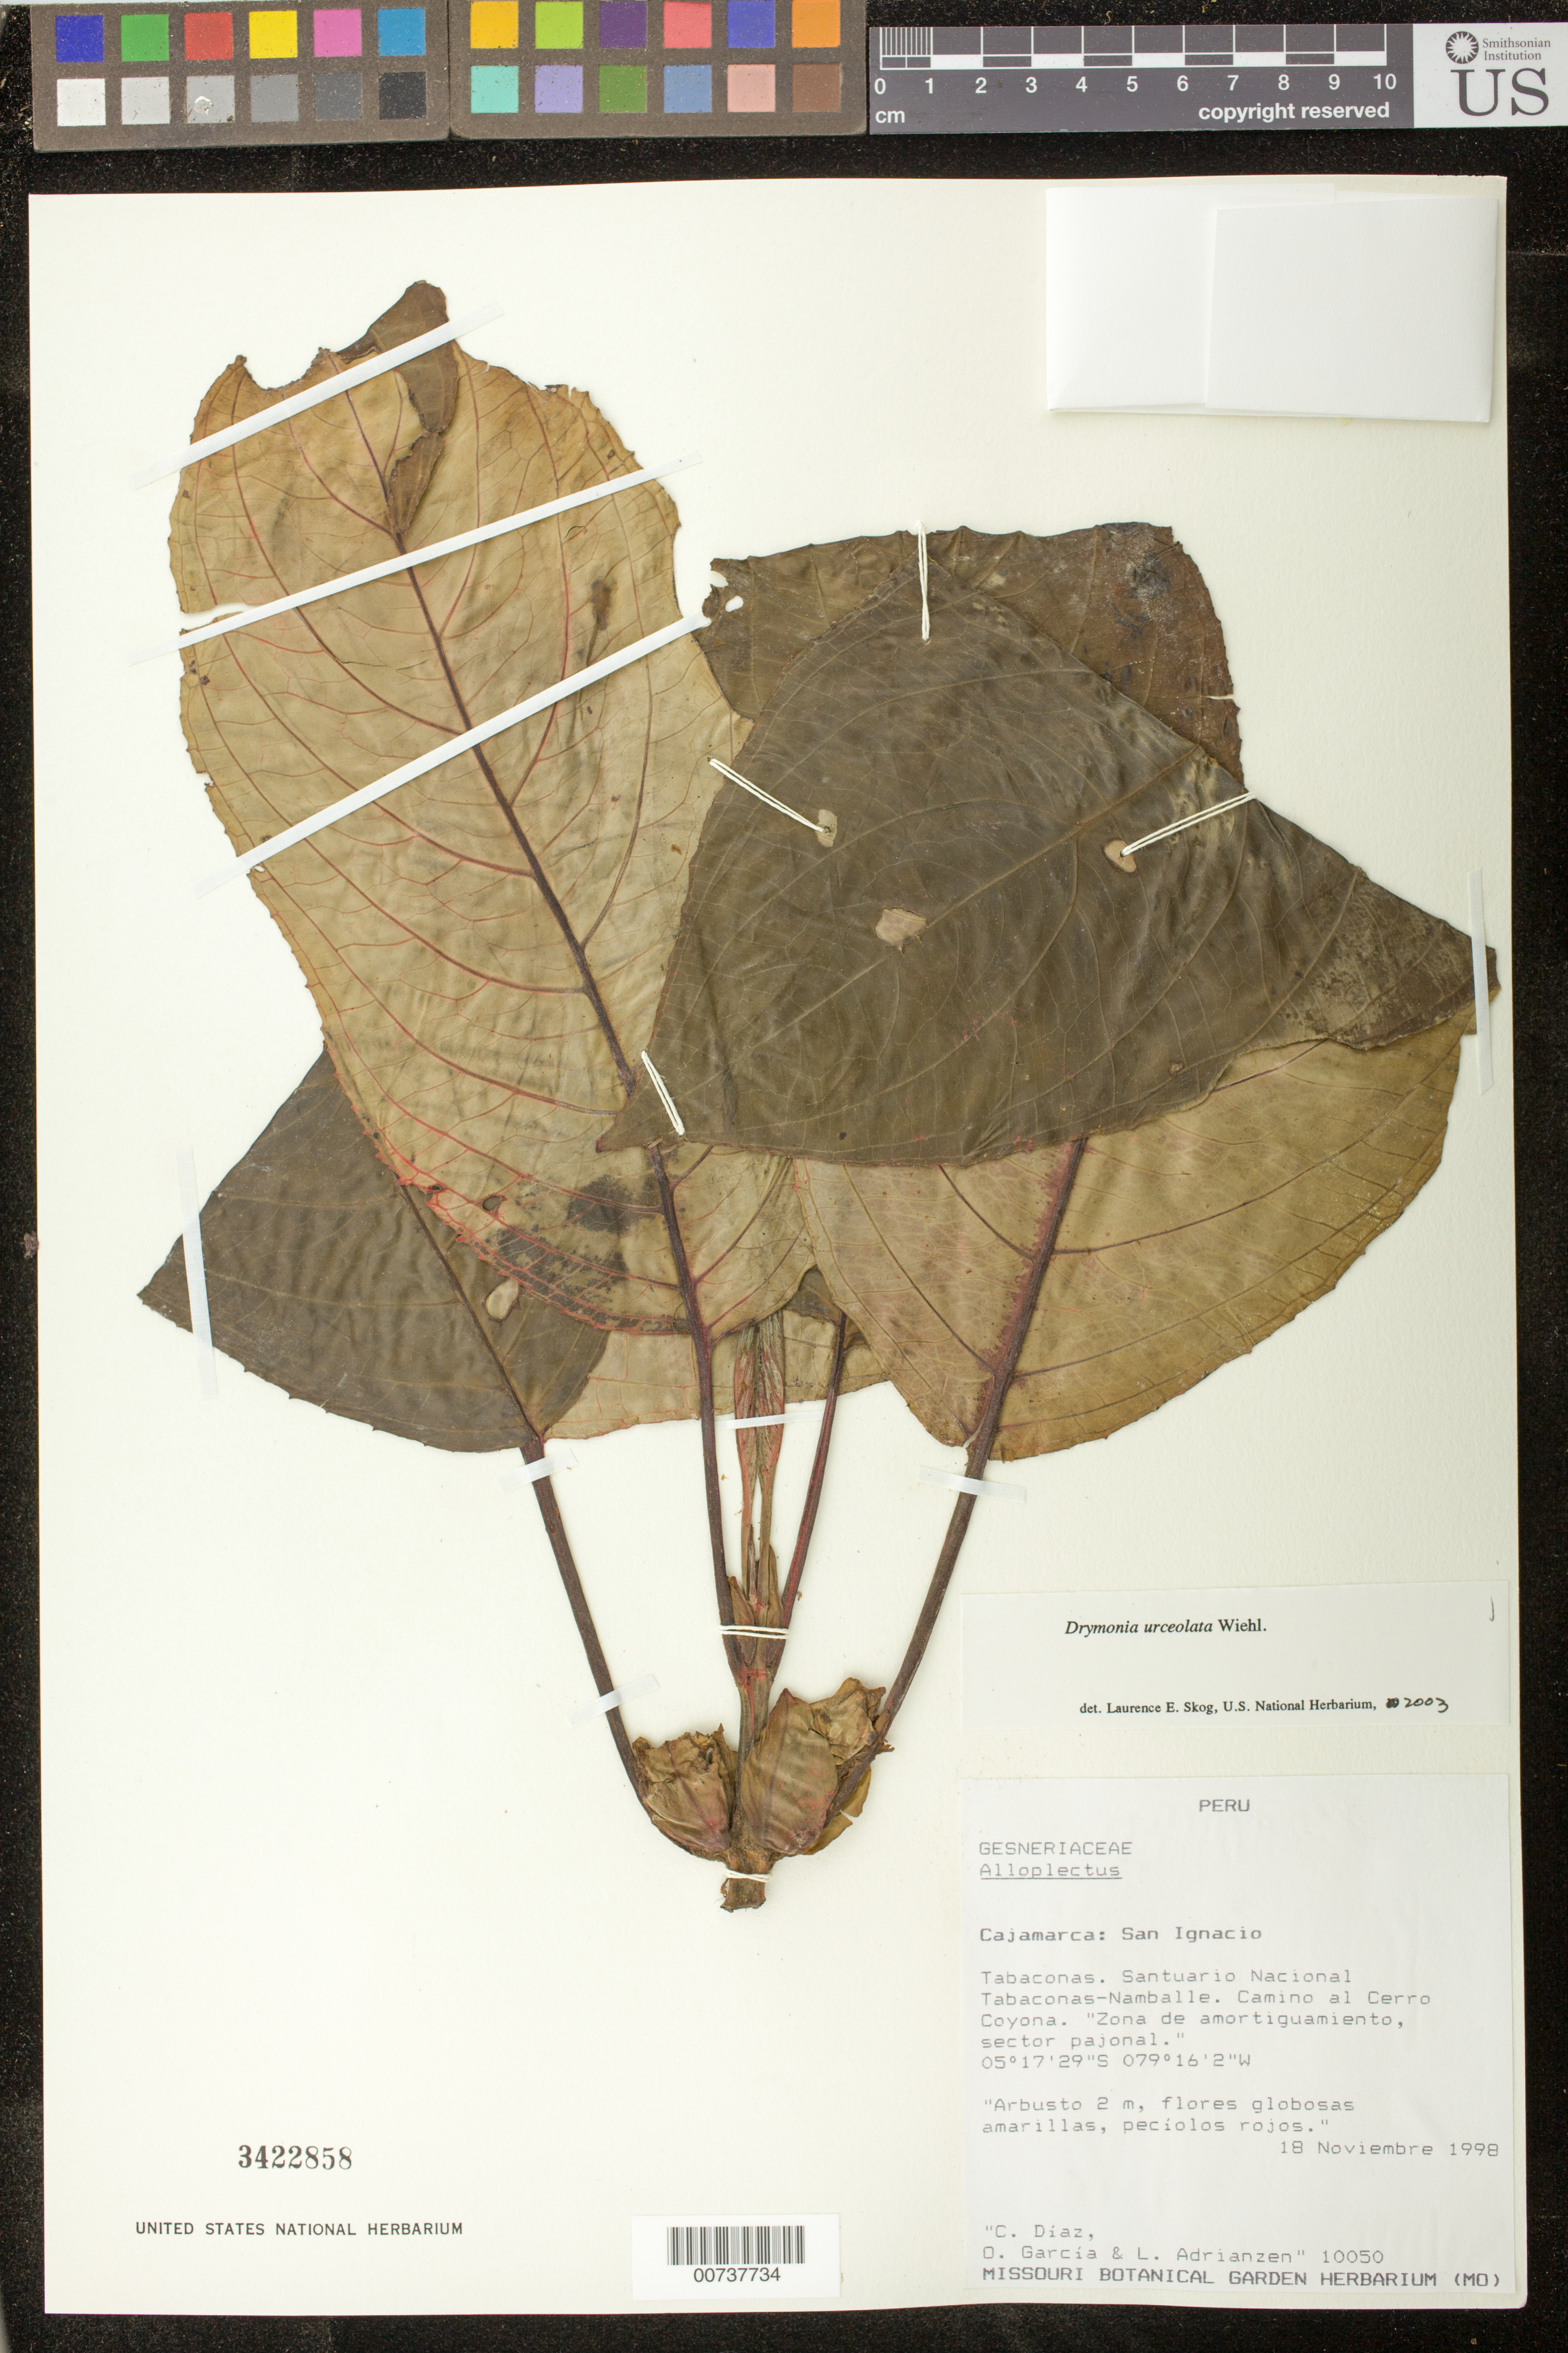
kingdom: Plantae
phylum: Tracheophyta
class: Magnoliopsida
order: Lamiales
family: Gesneriaceae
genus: Drymonia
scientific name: Drymonia urceolata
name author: Wiehler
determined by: Skog, Laurence E.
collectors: C. Díaz S., O. Garcia & L. Adrianzen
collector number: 10050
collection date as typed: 18 Nov 1998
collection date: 1998-11-18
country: Peru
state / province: Cajamarca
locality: Prov. San Ignacio, Tabaconas, Santuario Nacional Tabaconas-Namballe, Camino al Cerro Coyono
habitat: Zona de amortiguamiento, sector pajonal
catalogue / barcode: US 3422858